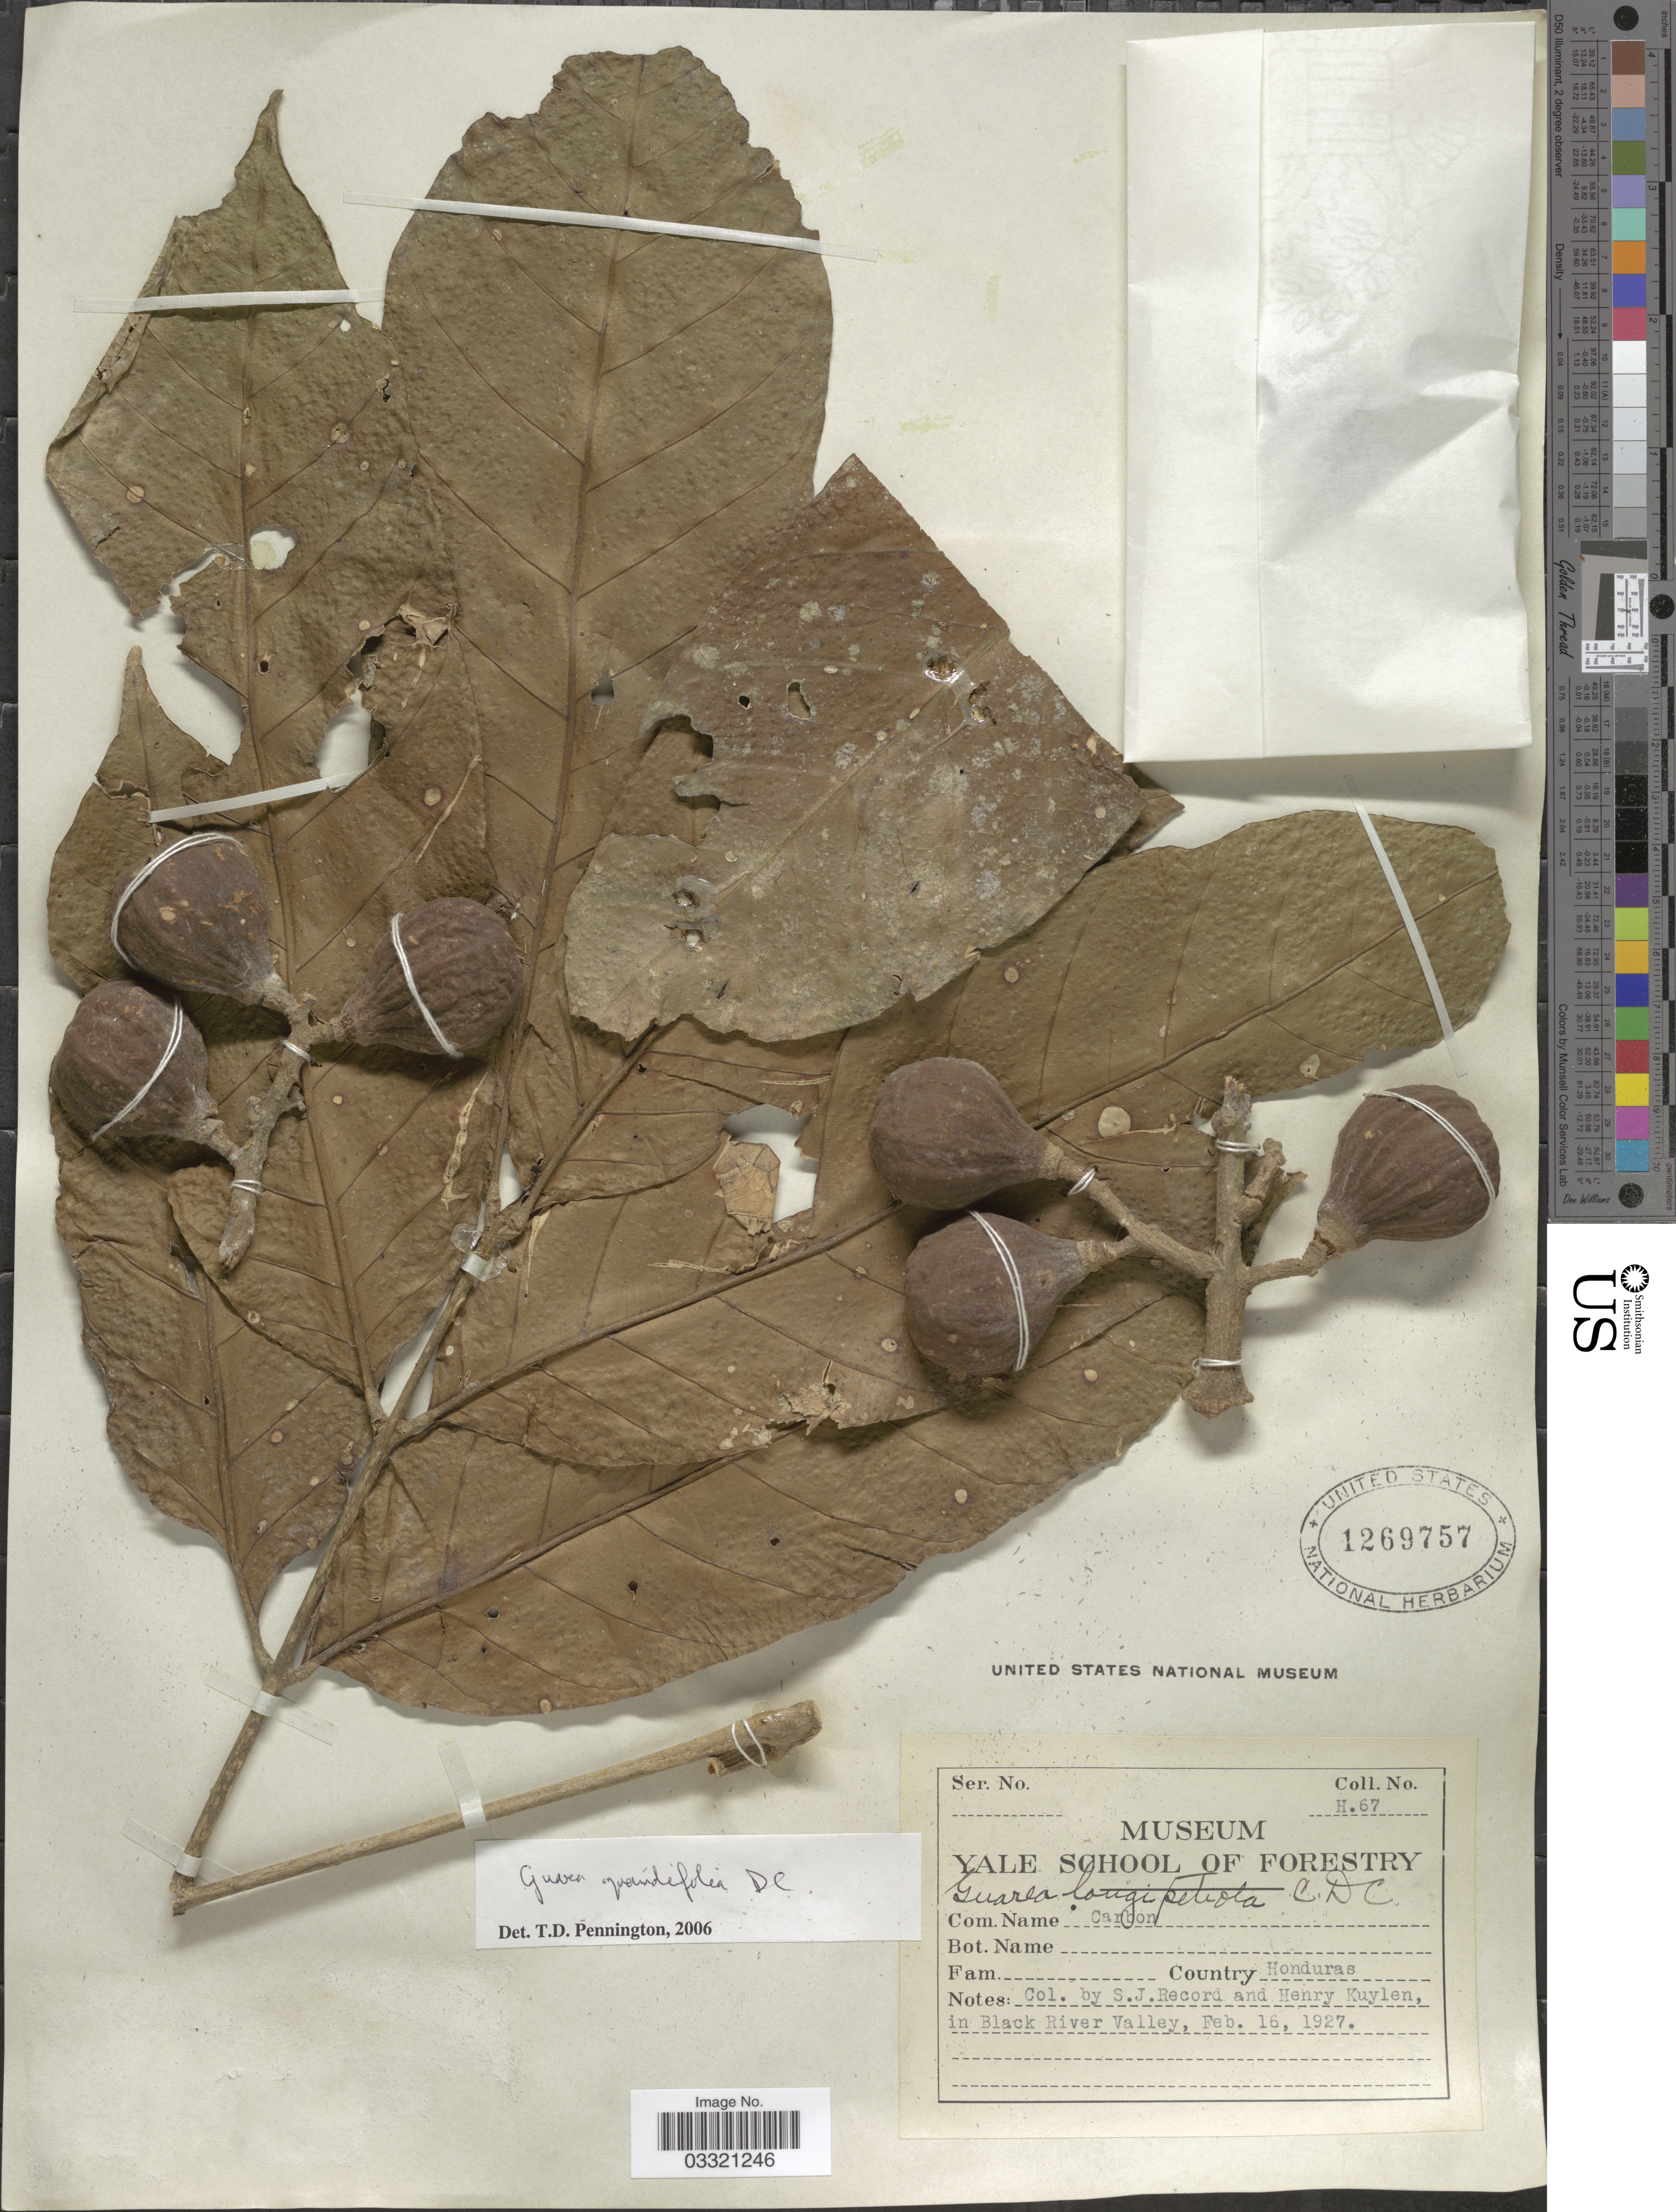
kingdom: Plantae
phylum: Tracheophyta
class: Magnoliopsida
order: Sapindales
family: Meliaceae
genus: Guarea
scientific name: Guarea grandifolia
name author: DC.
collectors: S. J. Record & H. Kuylen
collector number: H67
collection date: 1927-02-16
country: Honduras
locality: In Black River Valley.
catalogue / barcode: US 1269757